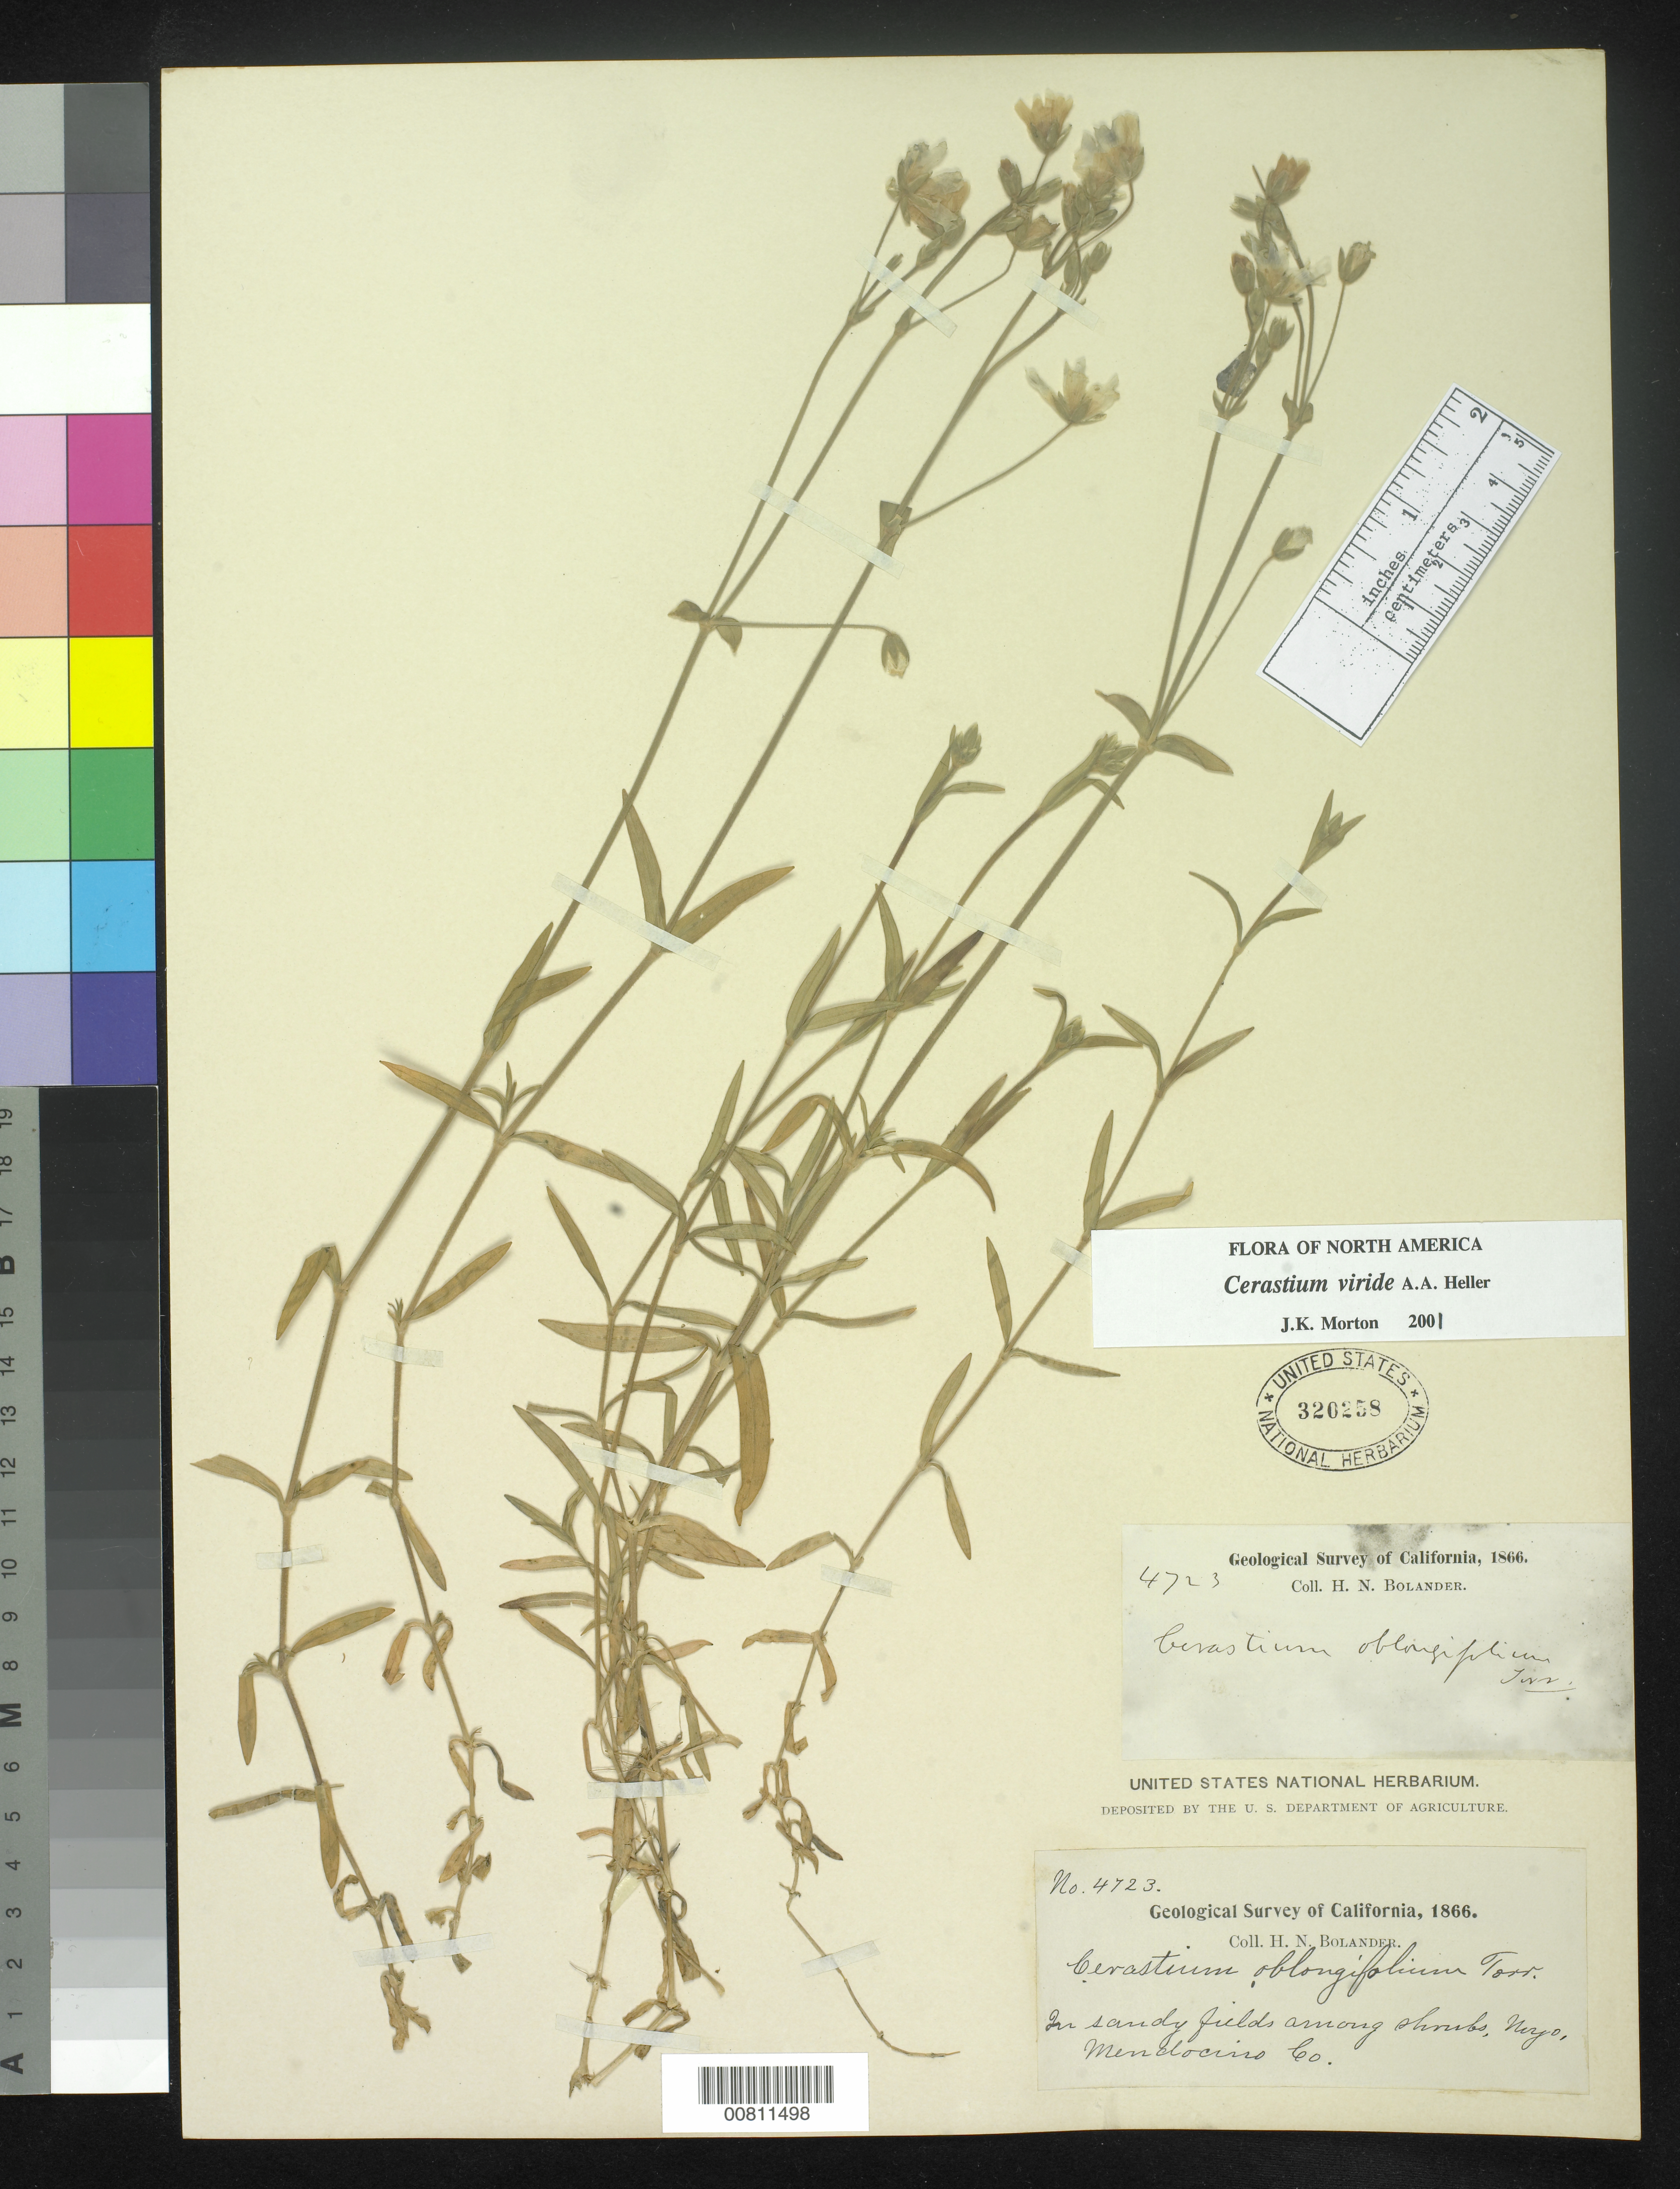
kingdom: Plantae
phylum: Tracheophyta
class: Magnoliopsida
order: Caryophyllales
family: Caryophyllaceae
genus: Cerastium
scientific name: Cerastium arvense var. maximum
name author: Hollick & Britton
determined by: Morton, J. K.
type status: Isosyntype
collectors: H. Bolander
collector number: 4723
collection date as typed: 1866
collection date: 1866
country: United States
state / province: California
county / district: Mendocino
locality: In sandy fields among shrubs, Noyo, Mendocino Co.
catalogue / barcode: US 320258